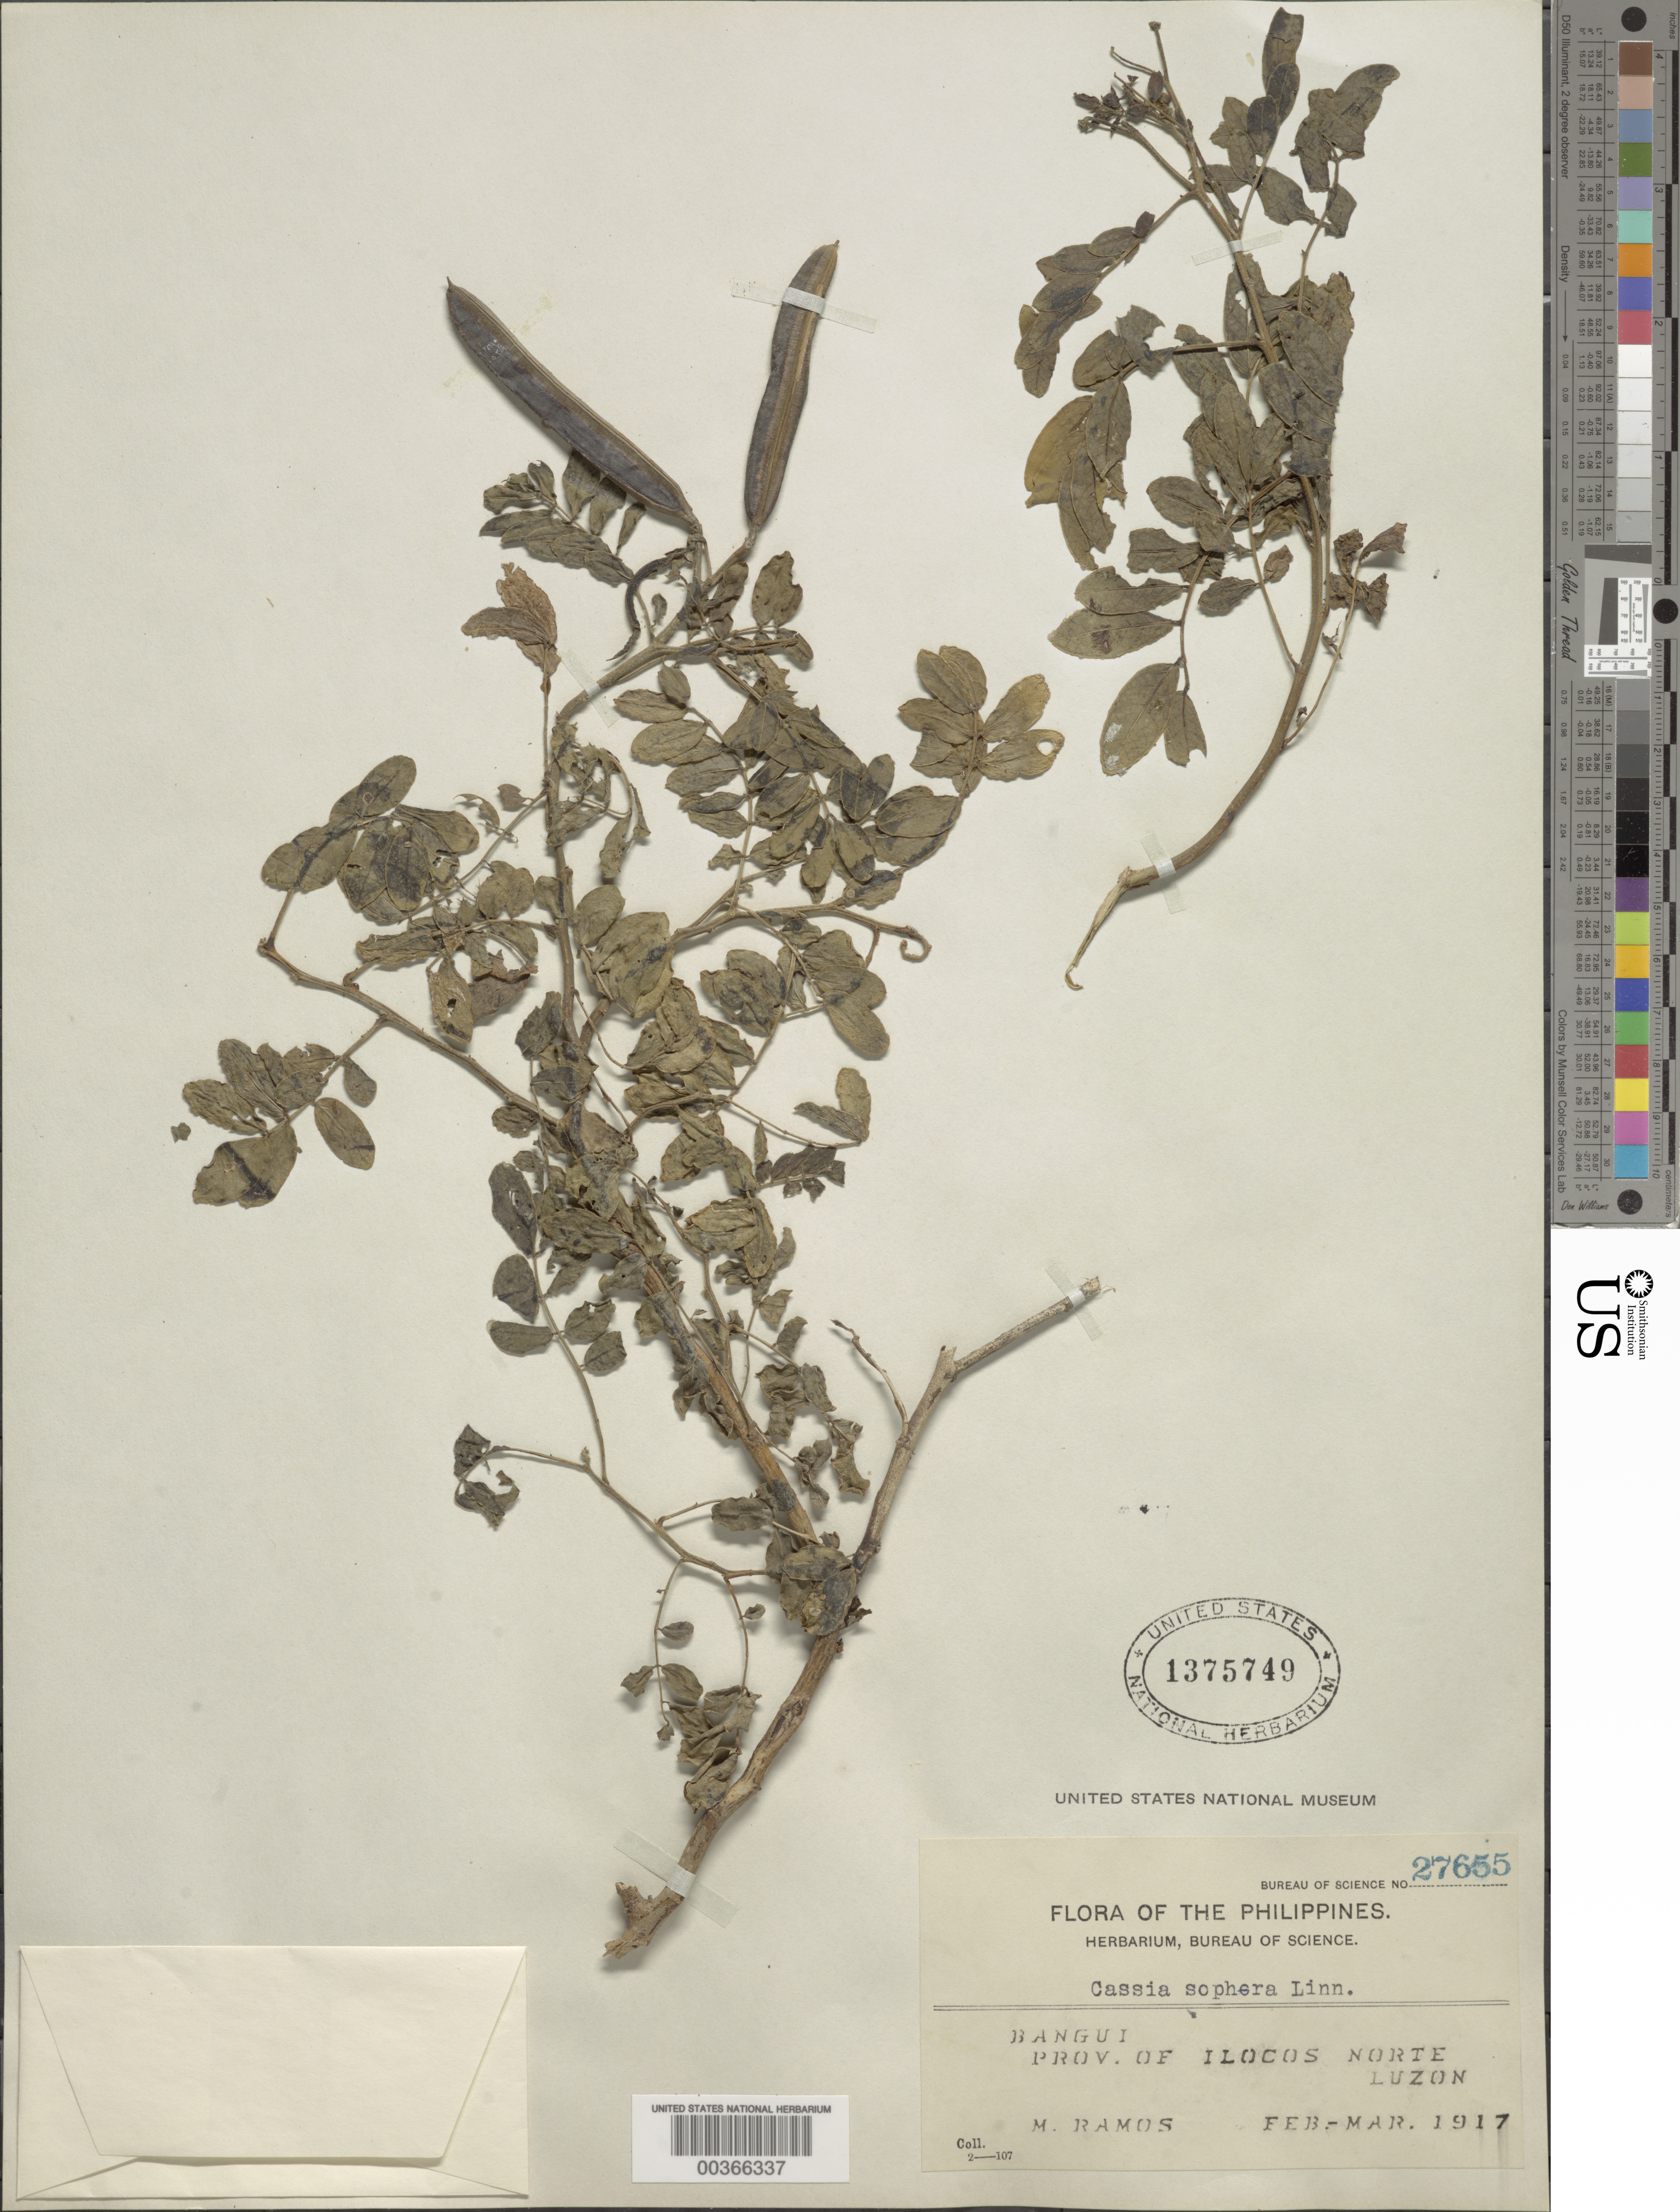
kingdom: Plantae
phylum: Tracheophyta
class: Magnoliopsida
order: Fabales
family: Fabaceae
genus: Senna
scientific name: Senna sophera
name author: (L.) Roxb.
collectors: M. Ramos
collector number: Bureau Of Science No. 27655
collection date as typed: Feb 1917 to -- Mar 1917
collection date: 1917-02/1917-03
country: Philippines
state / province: Ilocos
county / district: Ilocos Norte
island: Luzon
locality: Bangui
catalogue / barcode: US 1375749